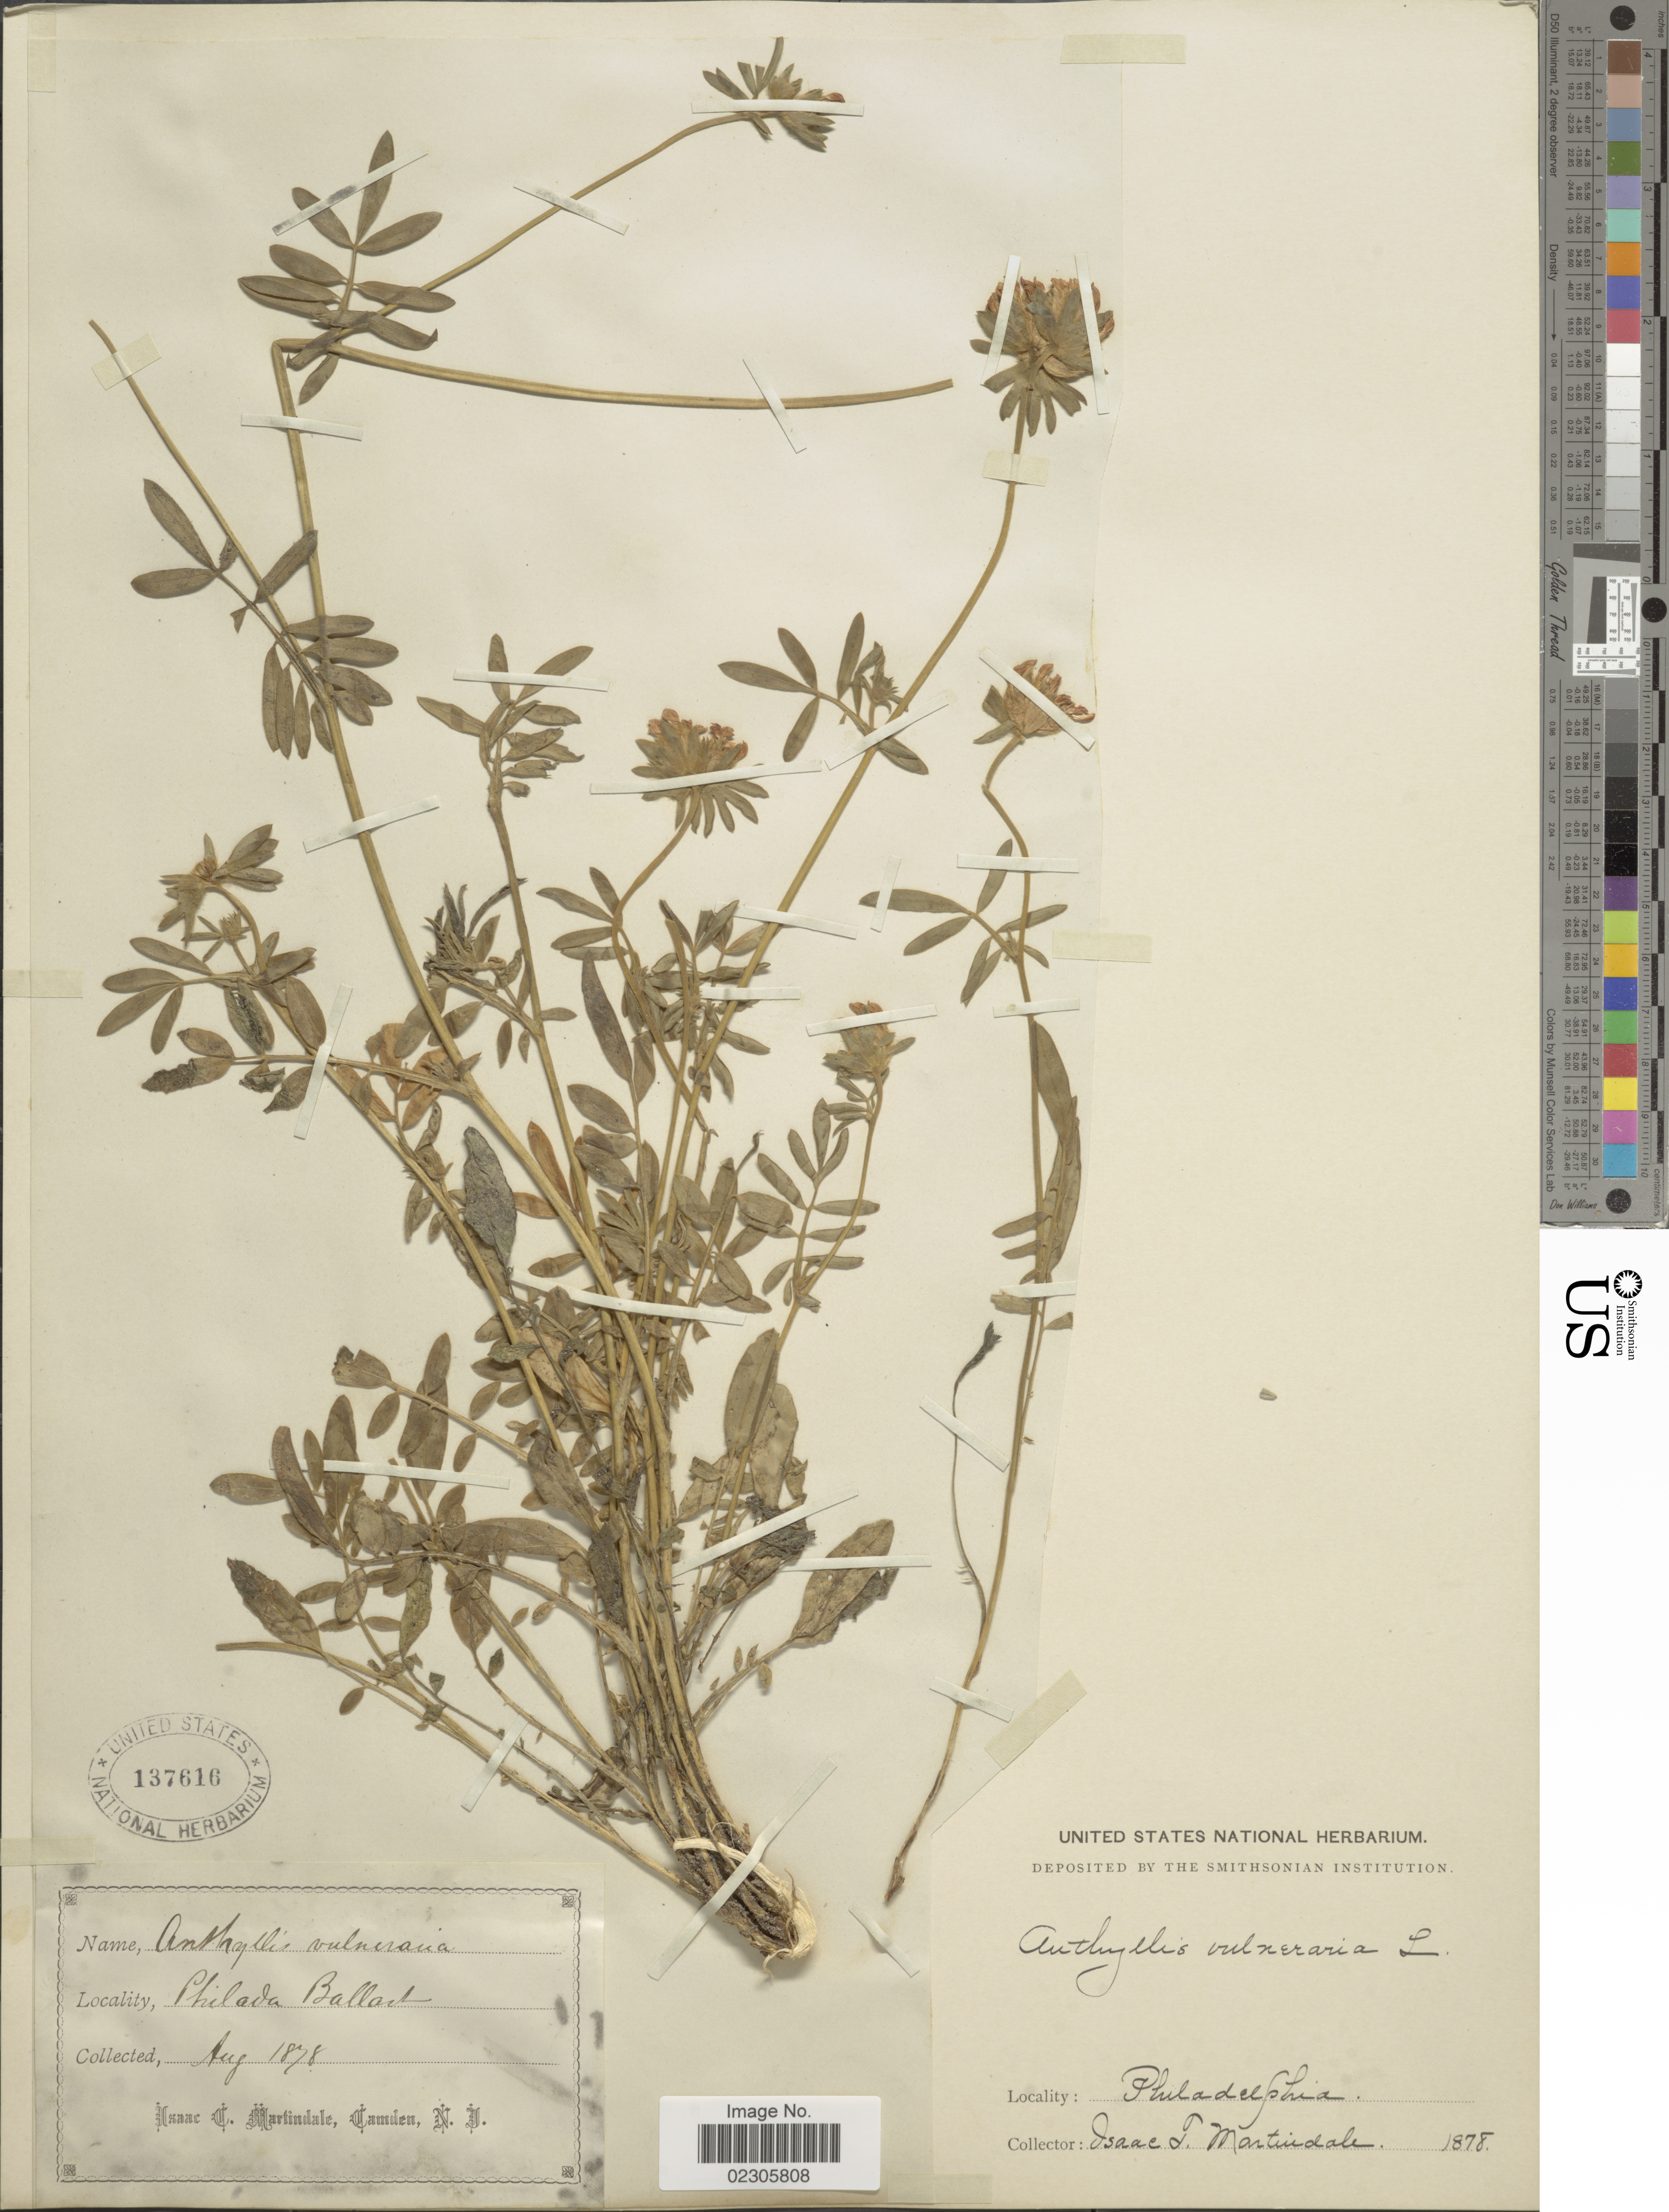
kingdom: Plantae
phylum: Tracheophyta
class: Magnoliopsida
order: Fabales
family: Fabaceae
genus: Anthyllis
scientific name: Anthyllis vulneraria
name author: L.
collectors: I. Martindale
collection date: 1878-08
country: United States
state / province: Pennsylvania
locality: Philadelphia, Philada Ballast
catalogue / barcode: US 137616